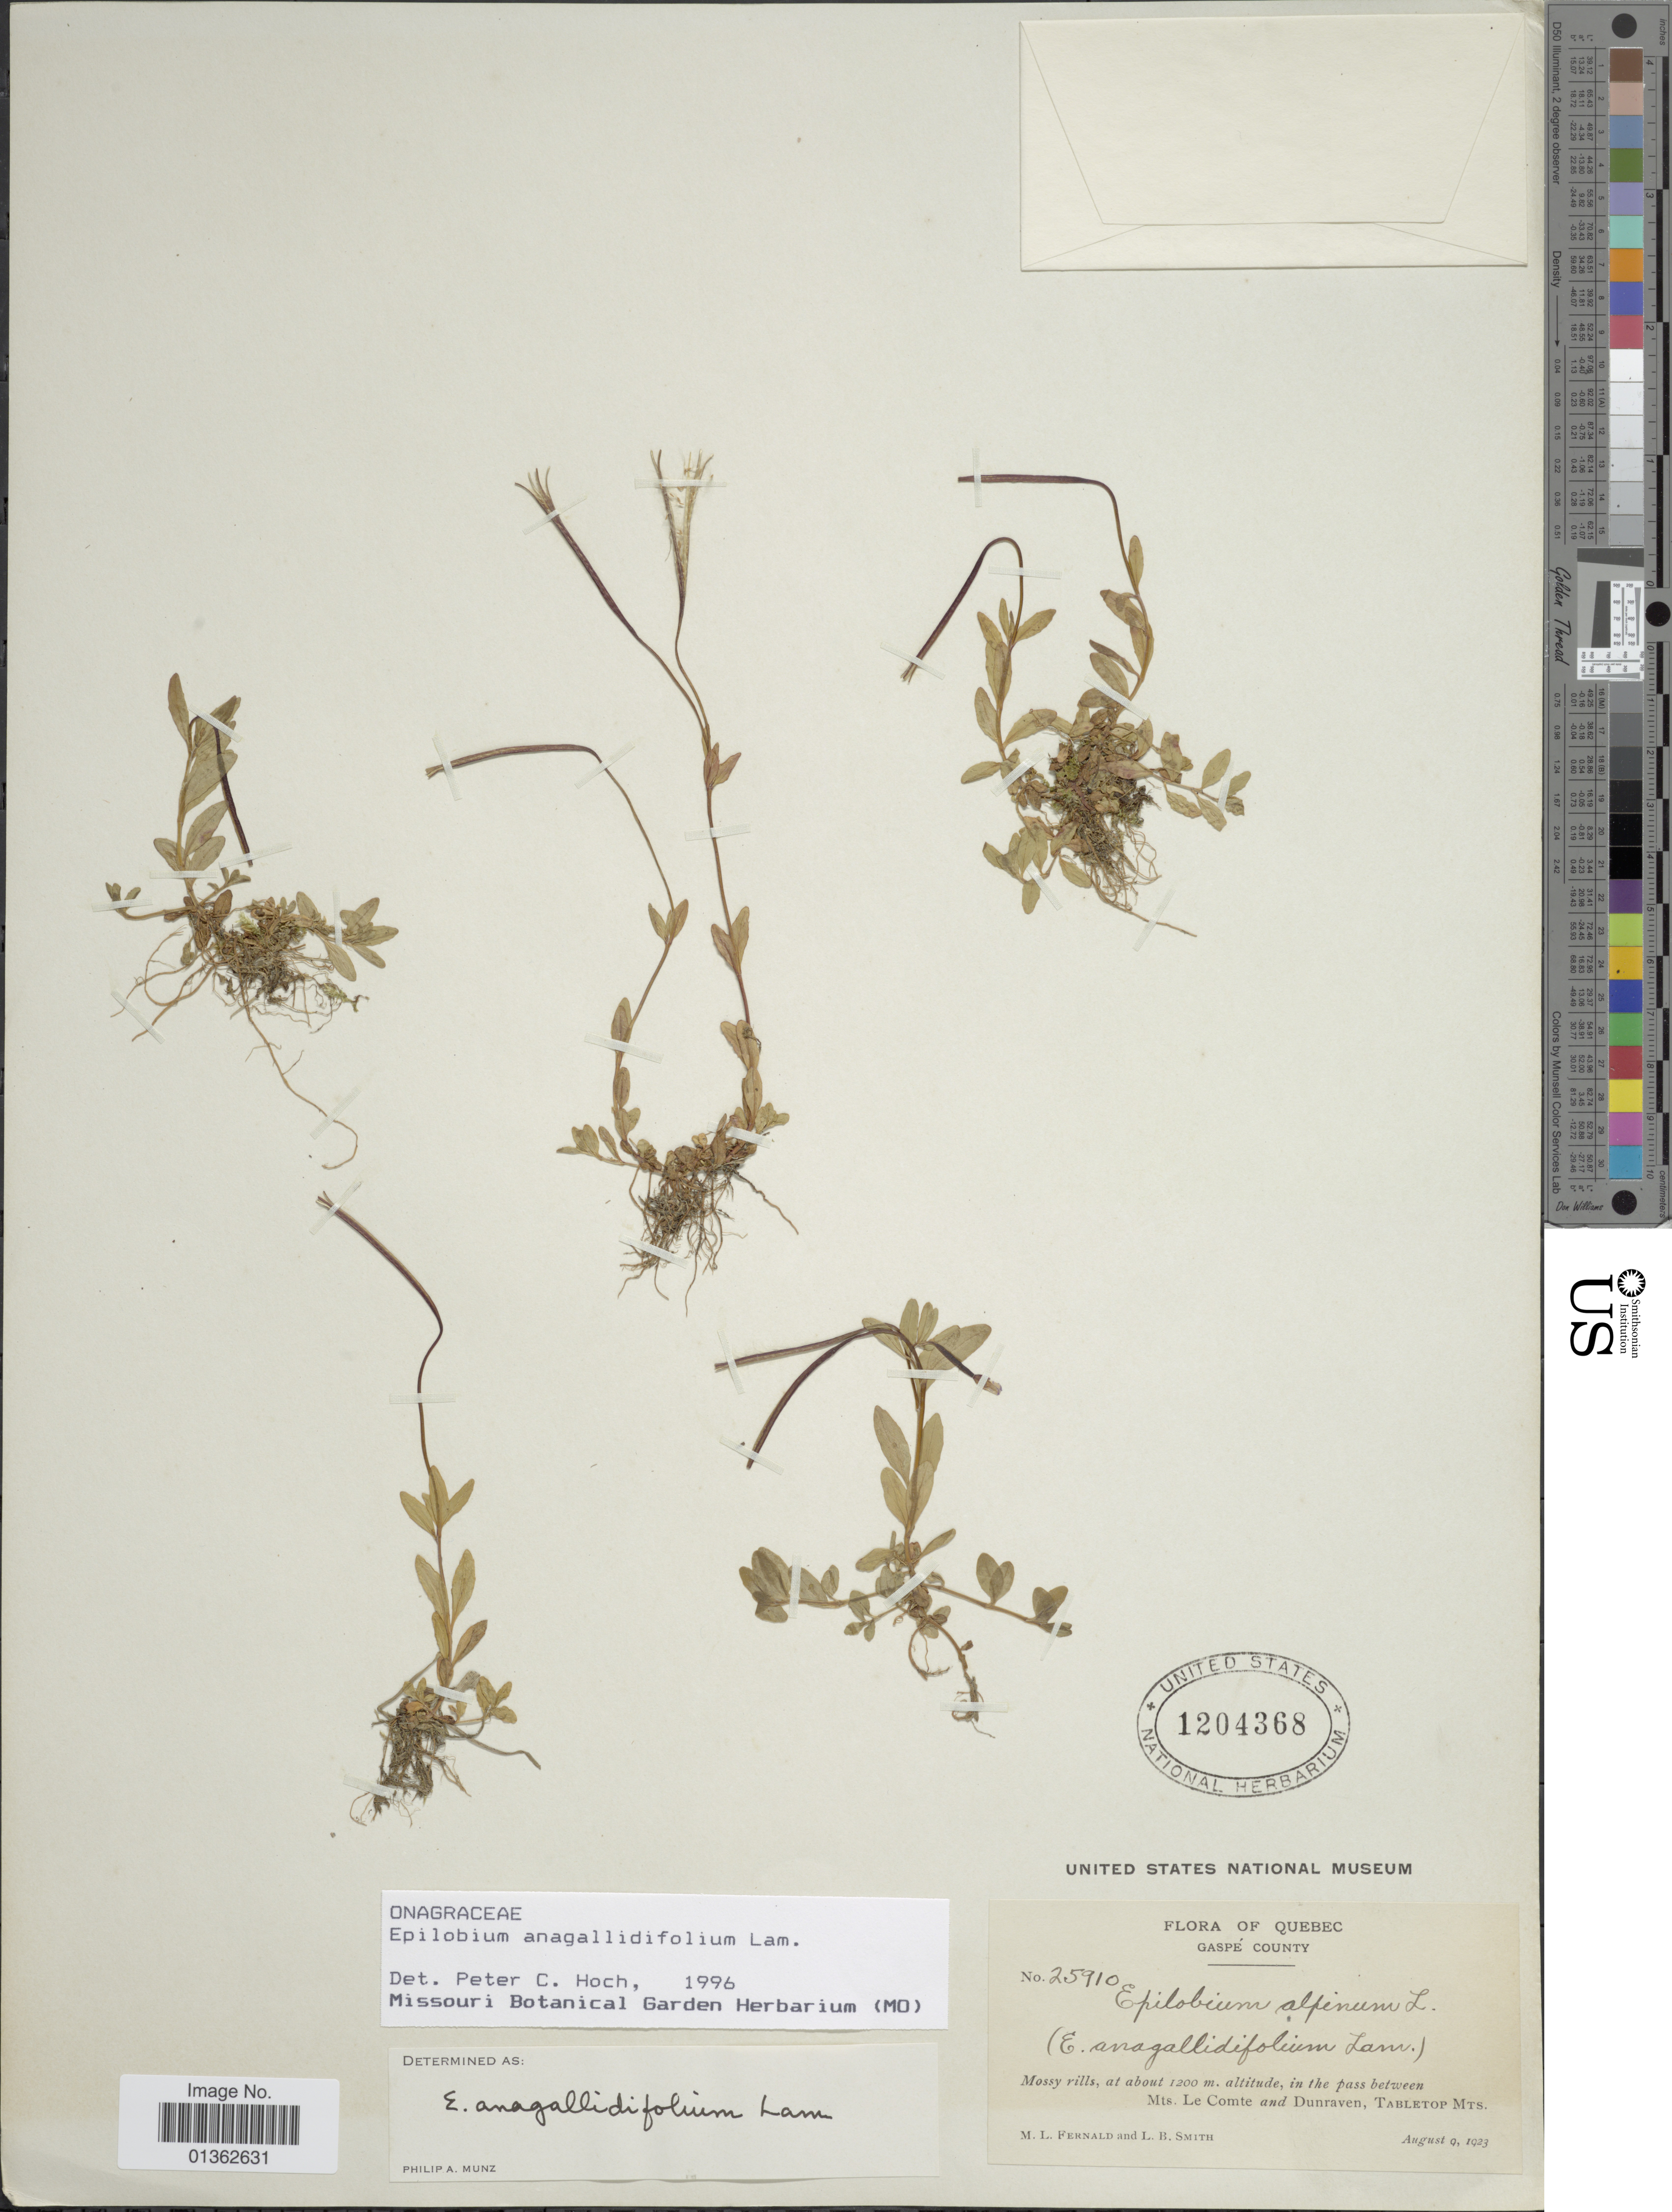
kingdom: Plantae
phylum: Tracheophyta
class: Magnoliopsida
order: Myrtales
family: Onagraceae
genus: Epilobium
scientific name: Epilobium anagallidifolium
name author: Lam.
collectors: M. L. Fernald & L. Smith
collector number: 25910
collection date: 1923-08-09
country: Canada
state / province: Quebec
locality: Gaspé County. Mts. Le Comte and Dunraven, Tabletop Mts.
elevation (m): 1200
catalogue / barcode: US 1204368